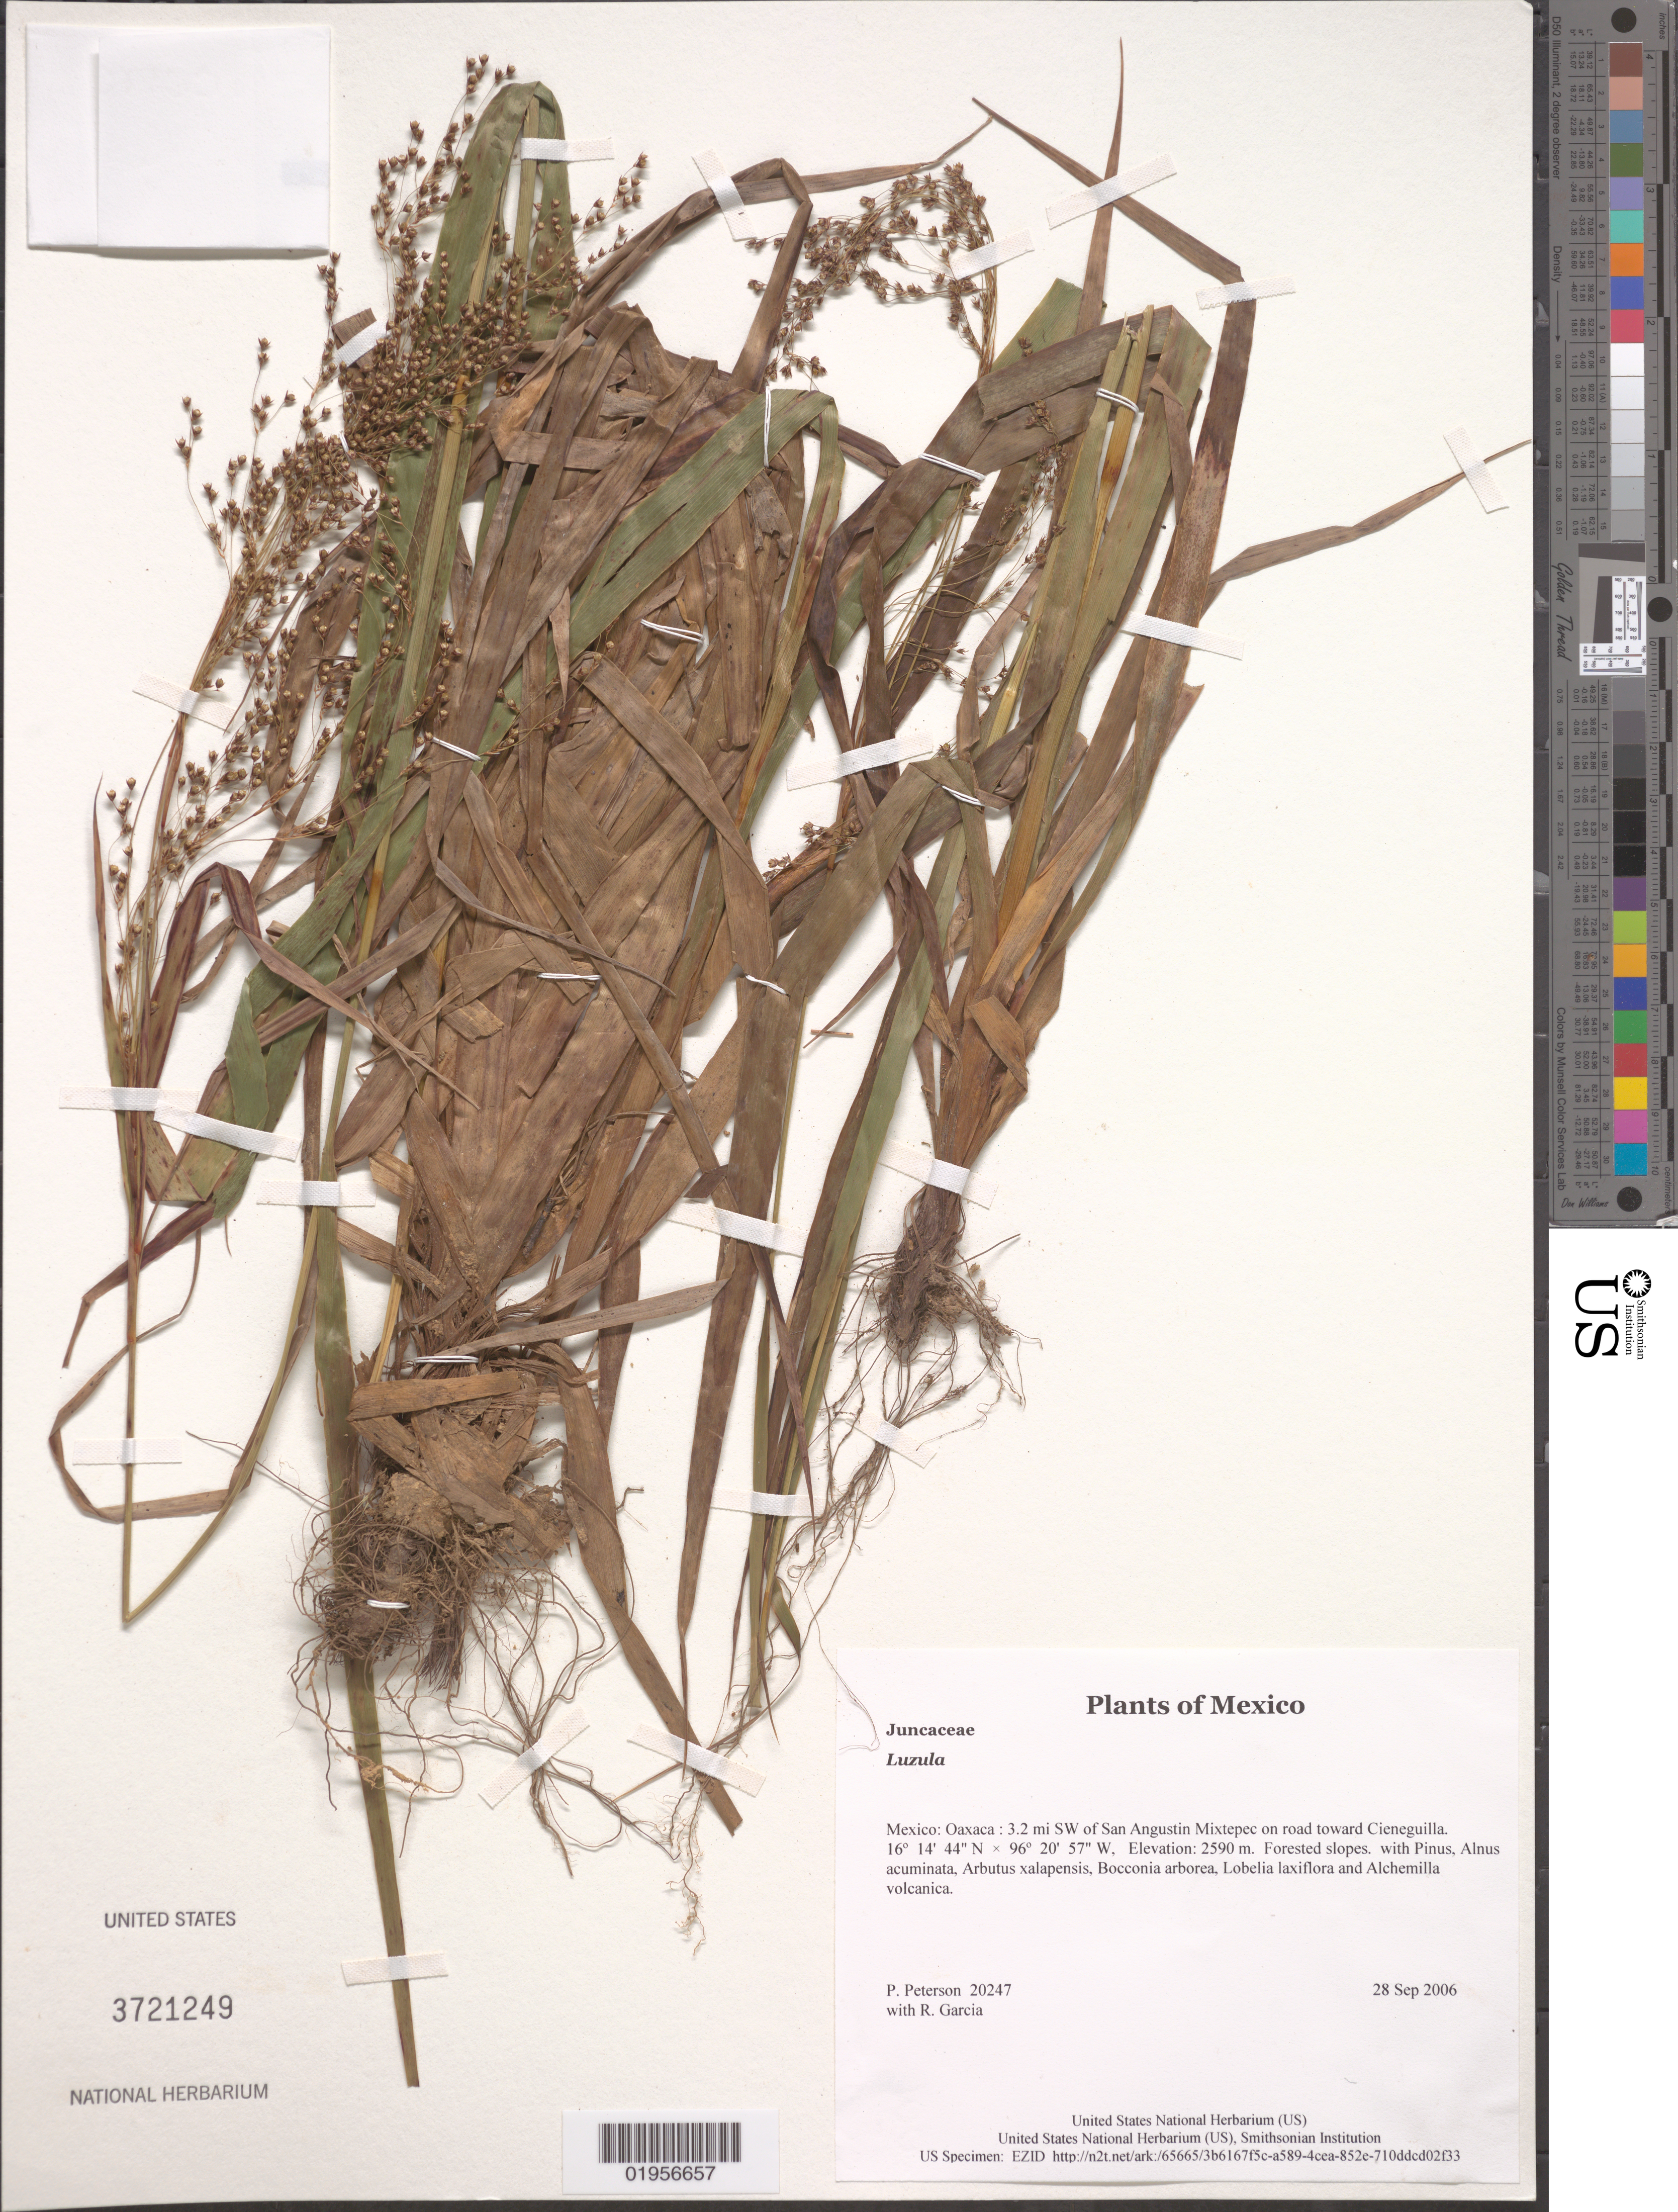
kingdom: Plantae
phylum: Tracheophyta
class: Liliopsida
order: Poales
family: Juncaceae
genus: Luzula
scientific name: Luzula sp.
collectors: P. M. Peterson & R. Garcia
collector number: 20247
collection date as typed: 28 Sep 2006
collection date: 2006-09-28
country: Mexico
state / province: Oaxaca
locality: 3.2 mi SW of San Angustin Mixtepec on road toward Cieneguilla.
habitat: Forested slopes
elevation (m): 2590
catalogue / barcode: US 3721249